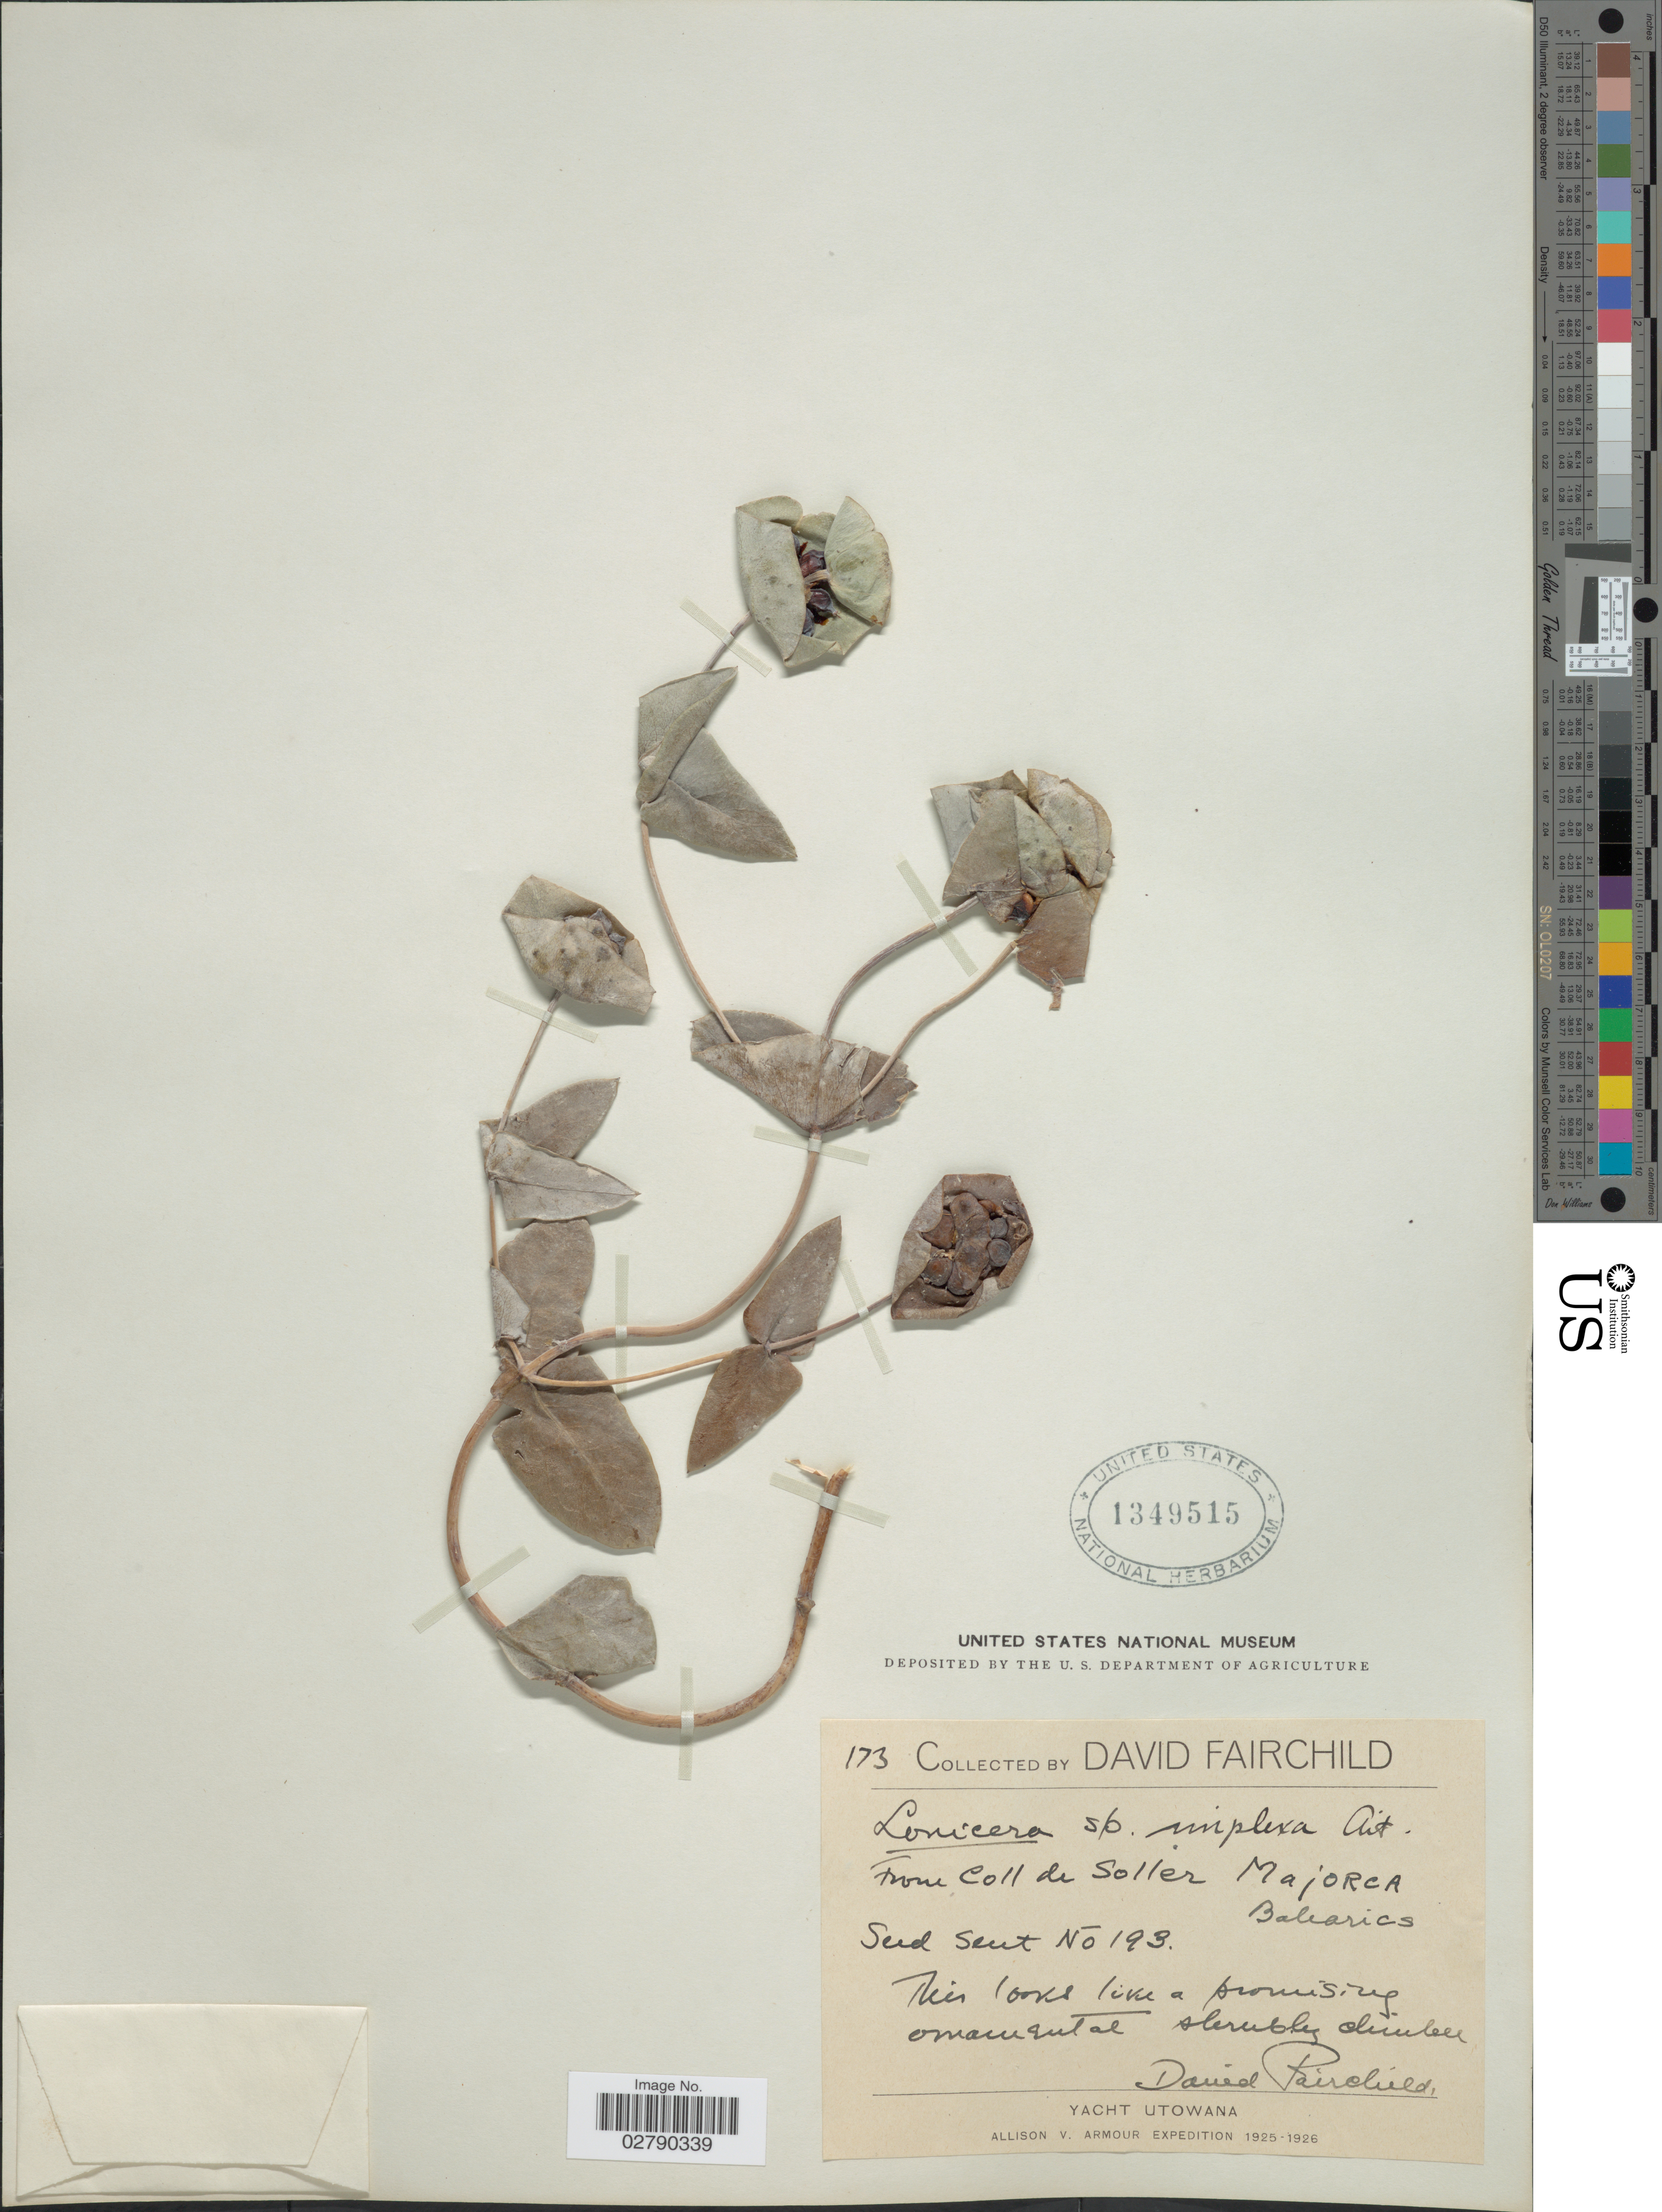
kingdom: Plantae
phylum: Tracheophyta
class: Magnoliopsida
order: Dipsacales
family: Caprifoliaceae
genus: Lonicera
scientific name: Lonicera implexa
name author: Aiton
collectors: D. Fairchild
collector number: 173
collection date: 1925/1926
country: Spain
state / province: Islas Baleares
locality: Trone Coll de Soller Majorca Balearics.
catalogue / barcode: US 1349515